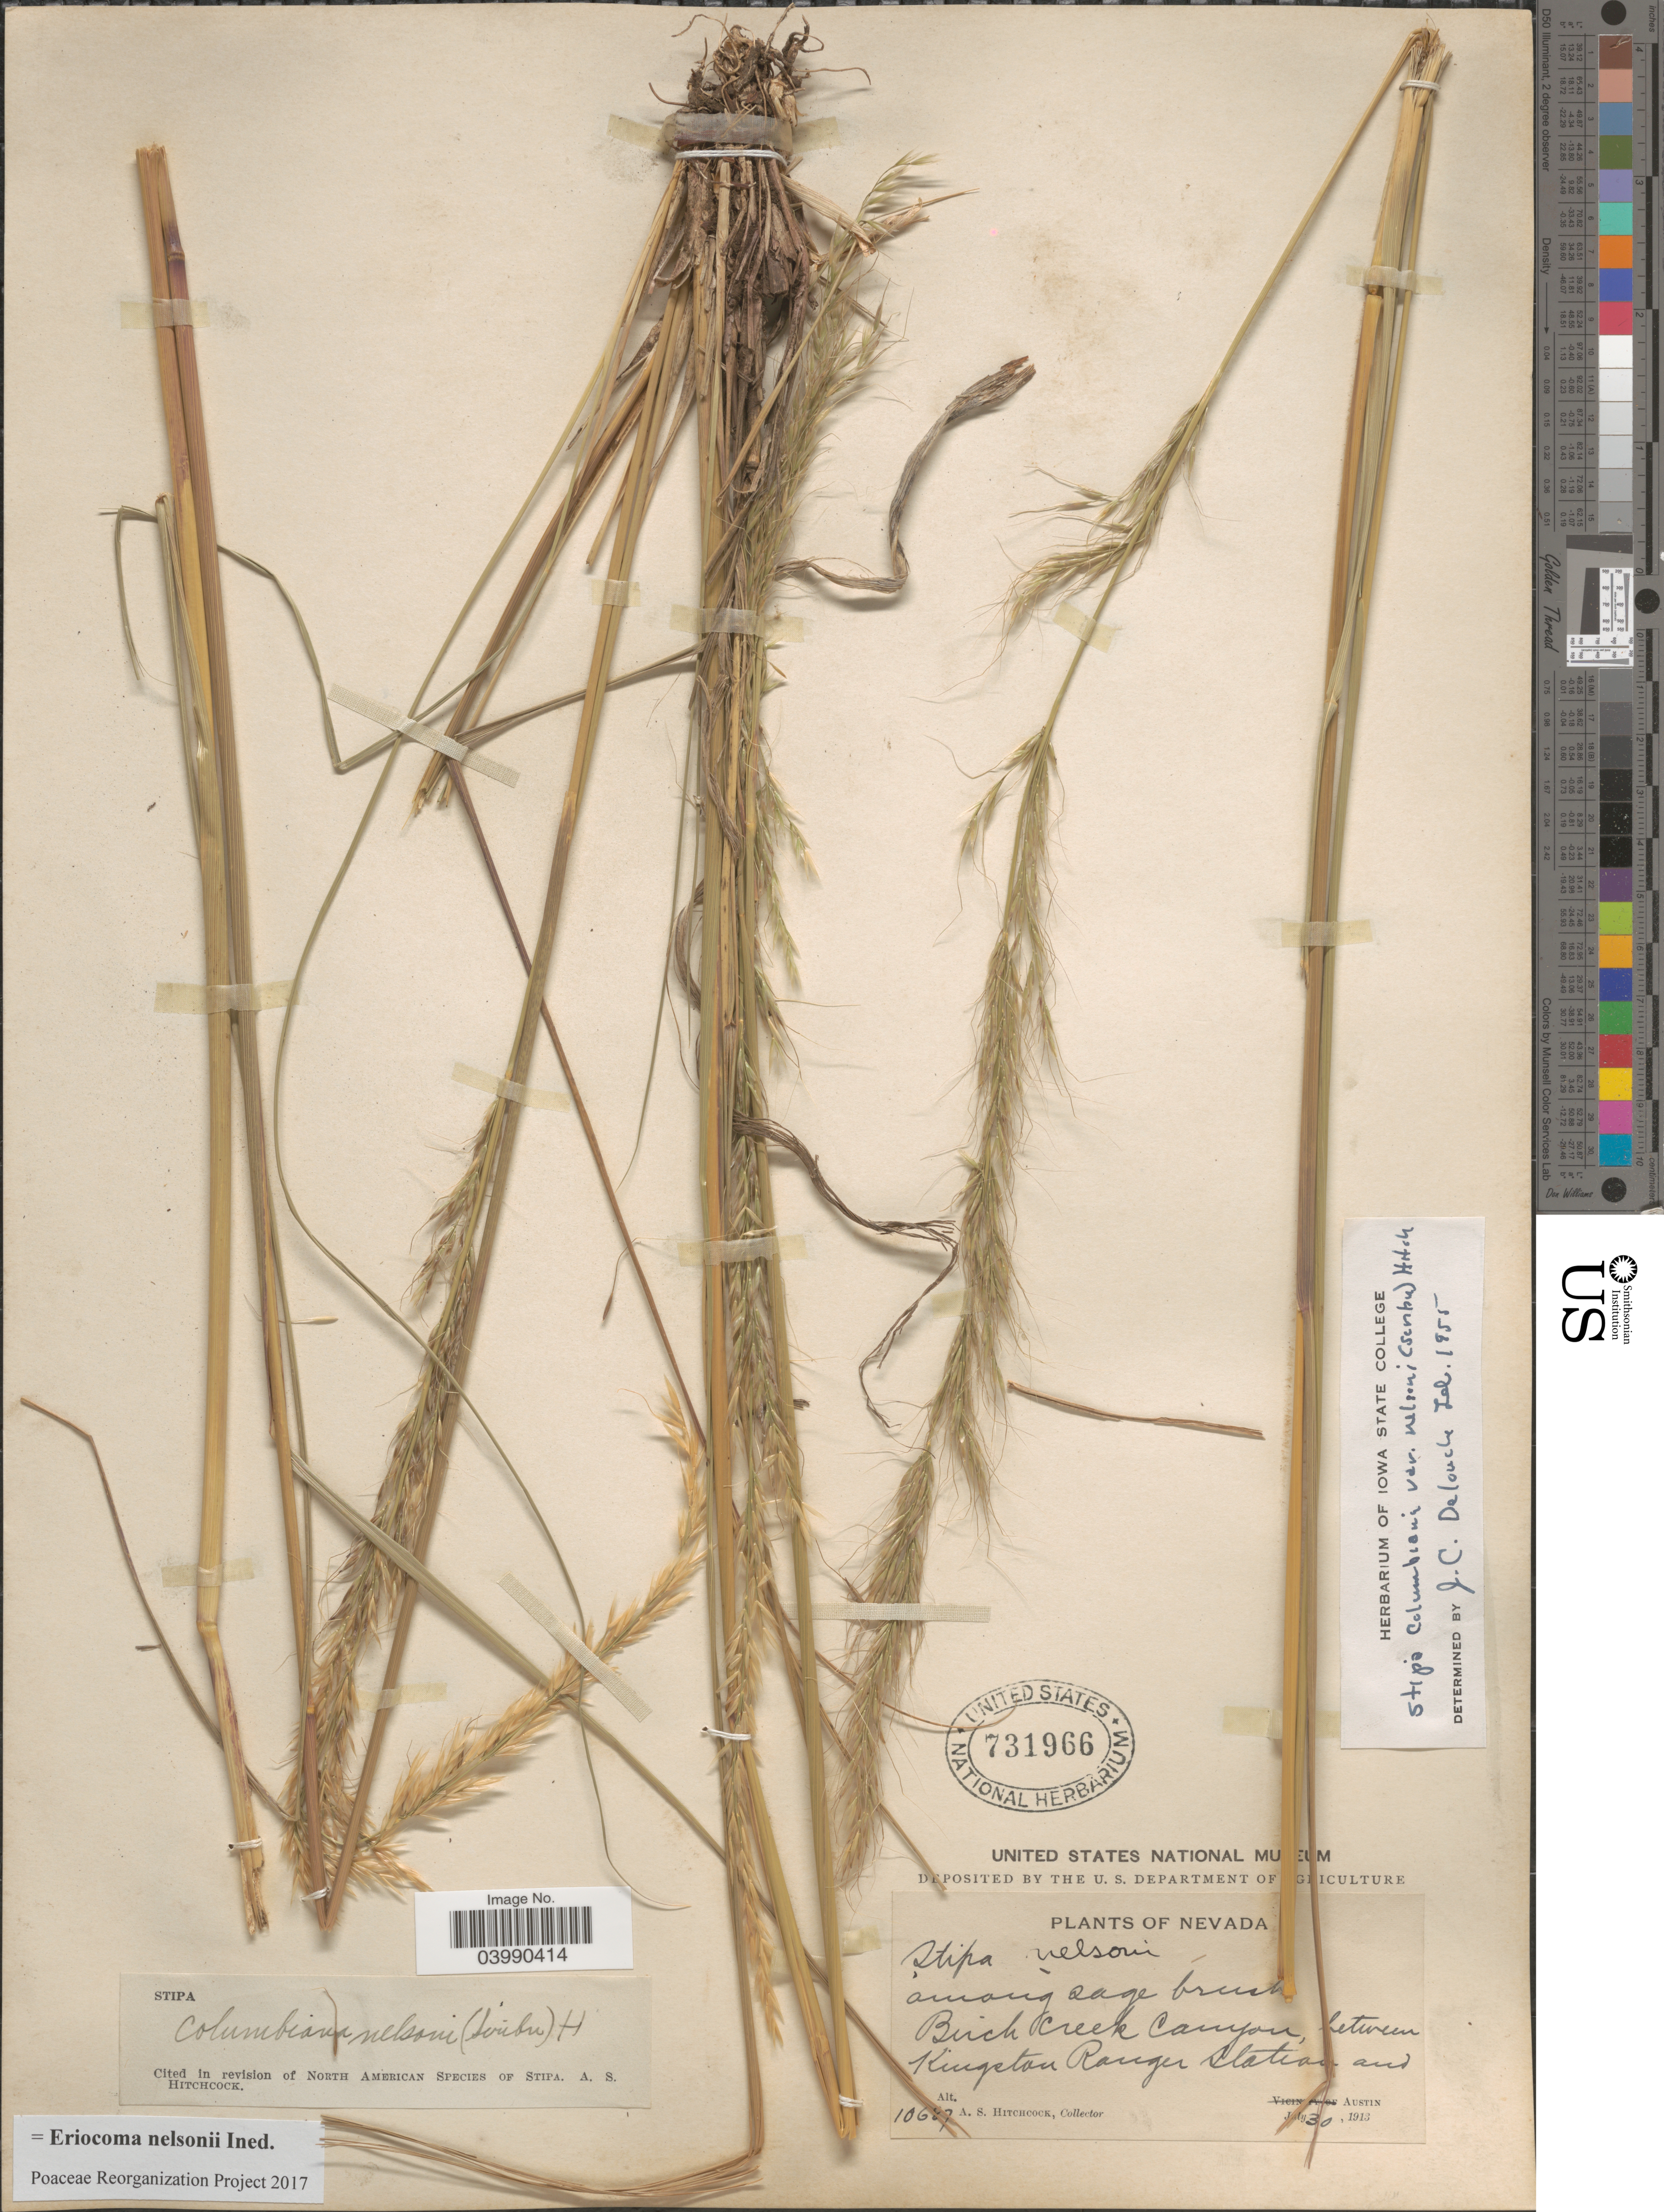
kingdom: Plantae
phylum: Tracheophyta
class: Liliopsida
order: Poales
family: Poaceae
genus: Eriocoma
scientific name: Eriocoma nelsonii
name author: (Scribn.) Romasch.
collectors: A. S. Hitchcock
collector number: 10687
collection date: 1913-07-30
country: United States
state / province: Nevada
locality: Among sage brush. Birch Creek Canyon, between Kingston Ranger Station and Austin.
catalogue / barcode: US 731966